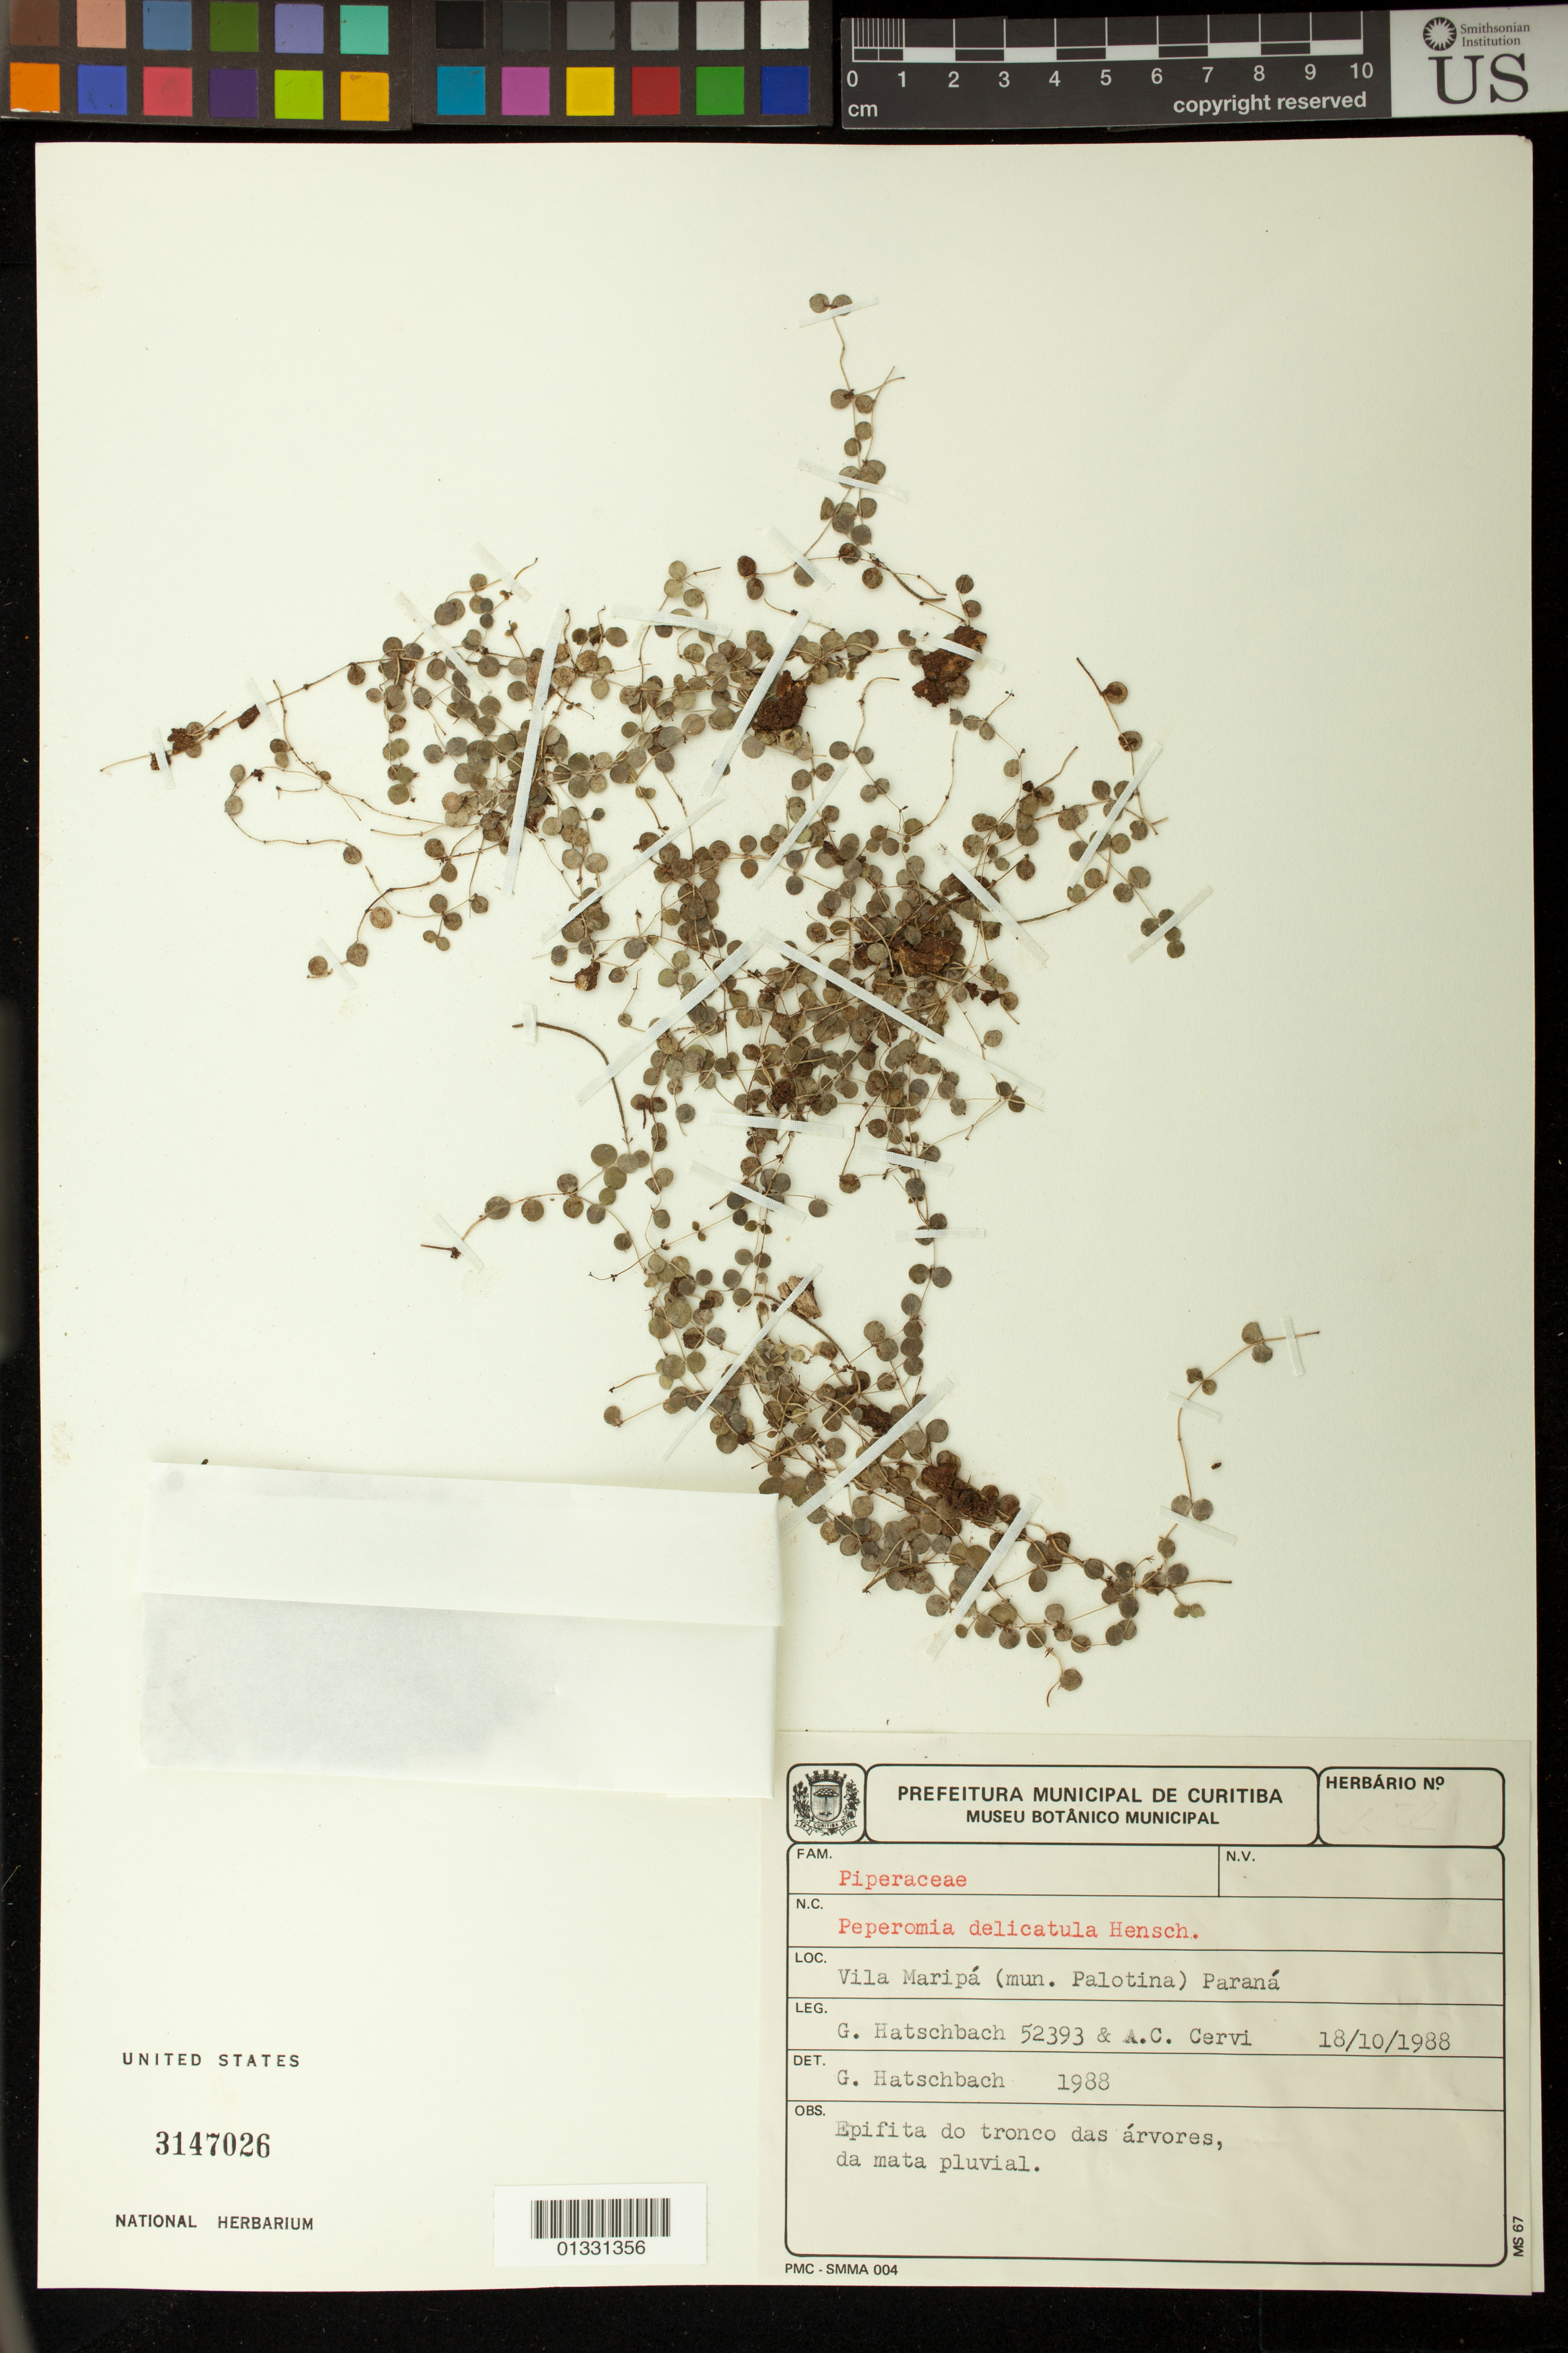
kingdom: Plantae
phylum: Tracheophyta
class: Magnoliopsida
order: Piperales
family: Piperaceae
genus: Peperomia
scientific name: Peperomia delicatula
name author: Henschen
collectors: G. Hatschbach & A. C. Cervi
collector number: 52393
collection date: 1988-10-18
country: Brazil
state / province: Paraná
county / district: Palotina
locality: Vila Maripá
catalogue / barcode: US 3147026